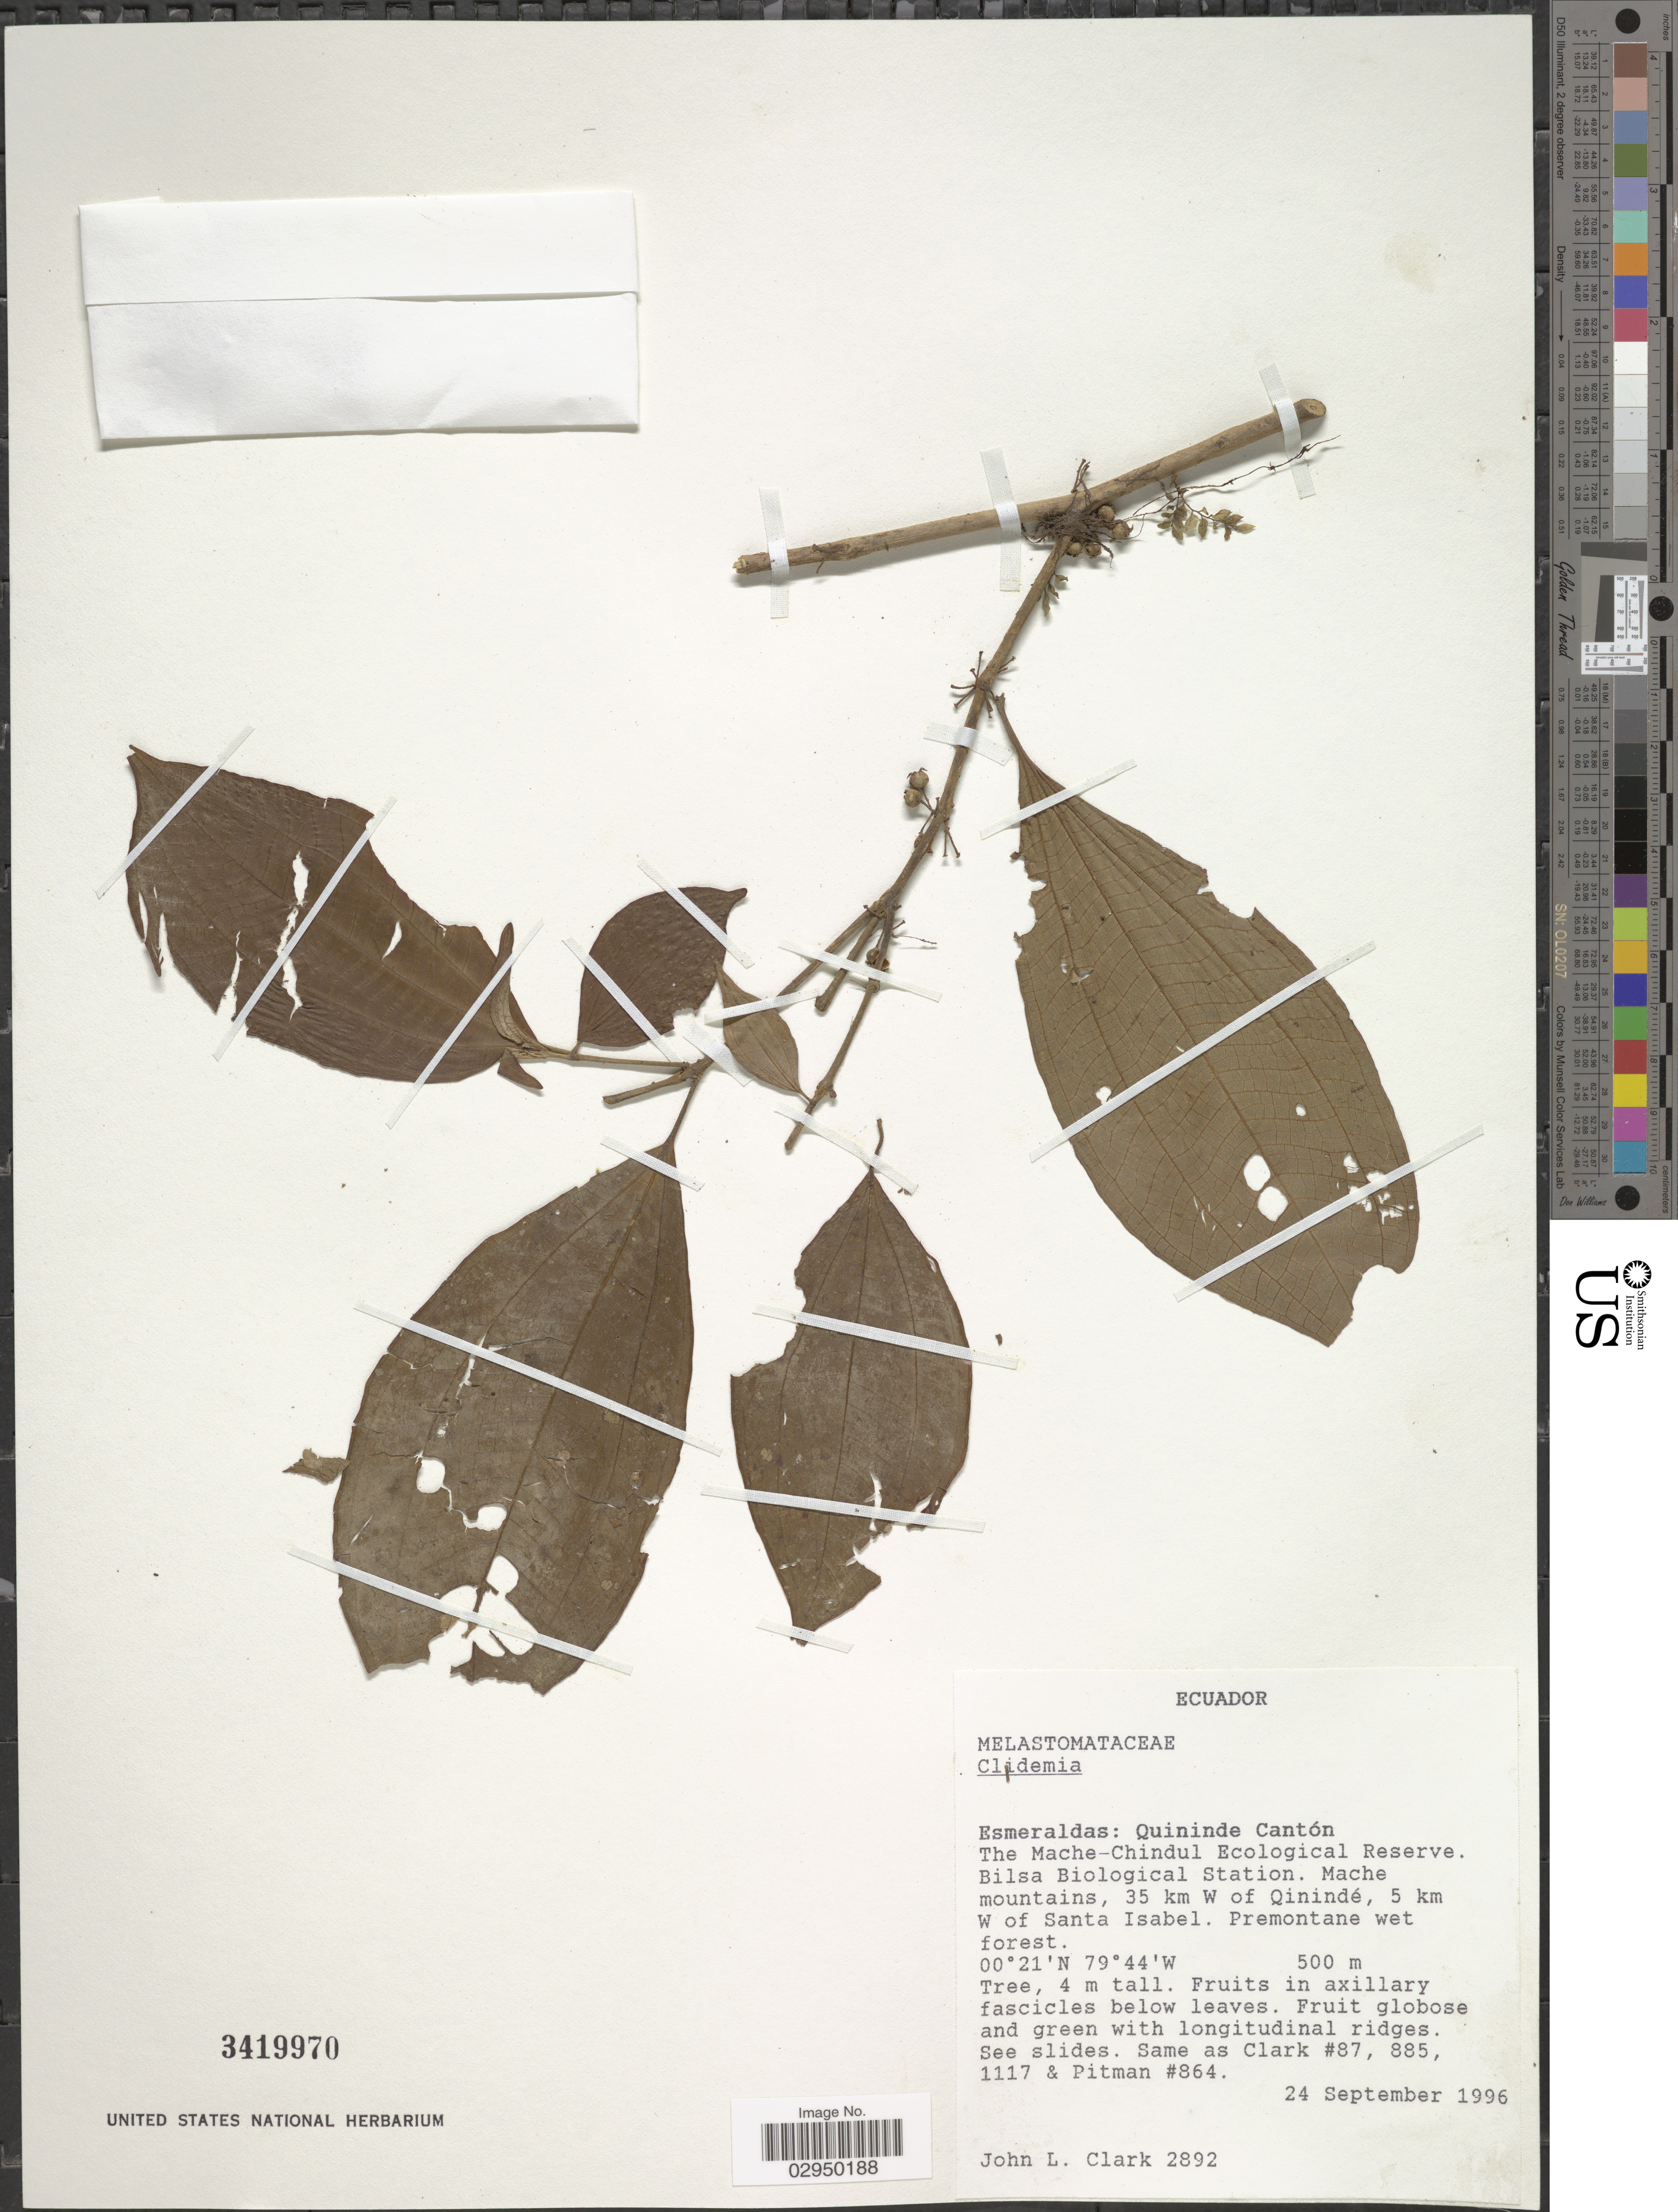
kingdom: Plantae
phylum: Tracheophyta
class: Magnoliopsida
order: Myrtales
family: Melastomataceae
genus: Clidemia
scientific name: Clidemia sp.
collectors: J. L. Clark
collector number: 2892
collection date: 1996-09-24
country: Ecuador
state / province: Esmeraldas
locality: Quininde Cantón. The Mache-Chindul Ecological Reserve. Bilsa Biological Station. Mache mountains, 35 km W of Quinindé, 5 km W of Santa Isabel.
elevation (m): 500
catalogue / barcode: US 3419970